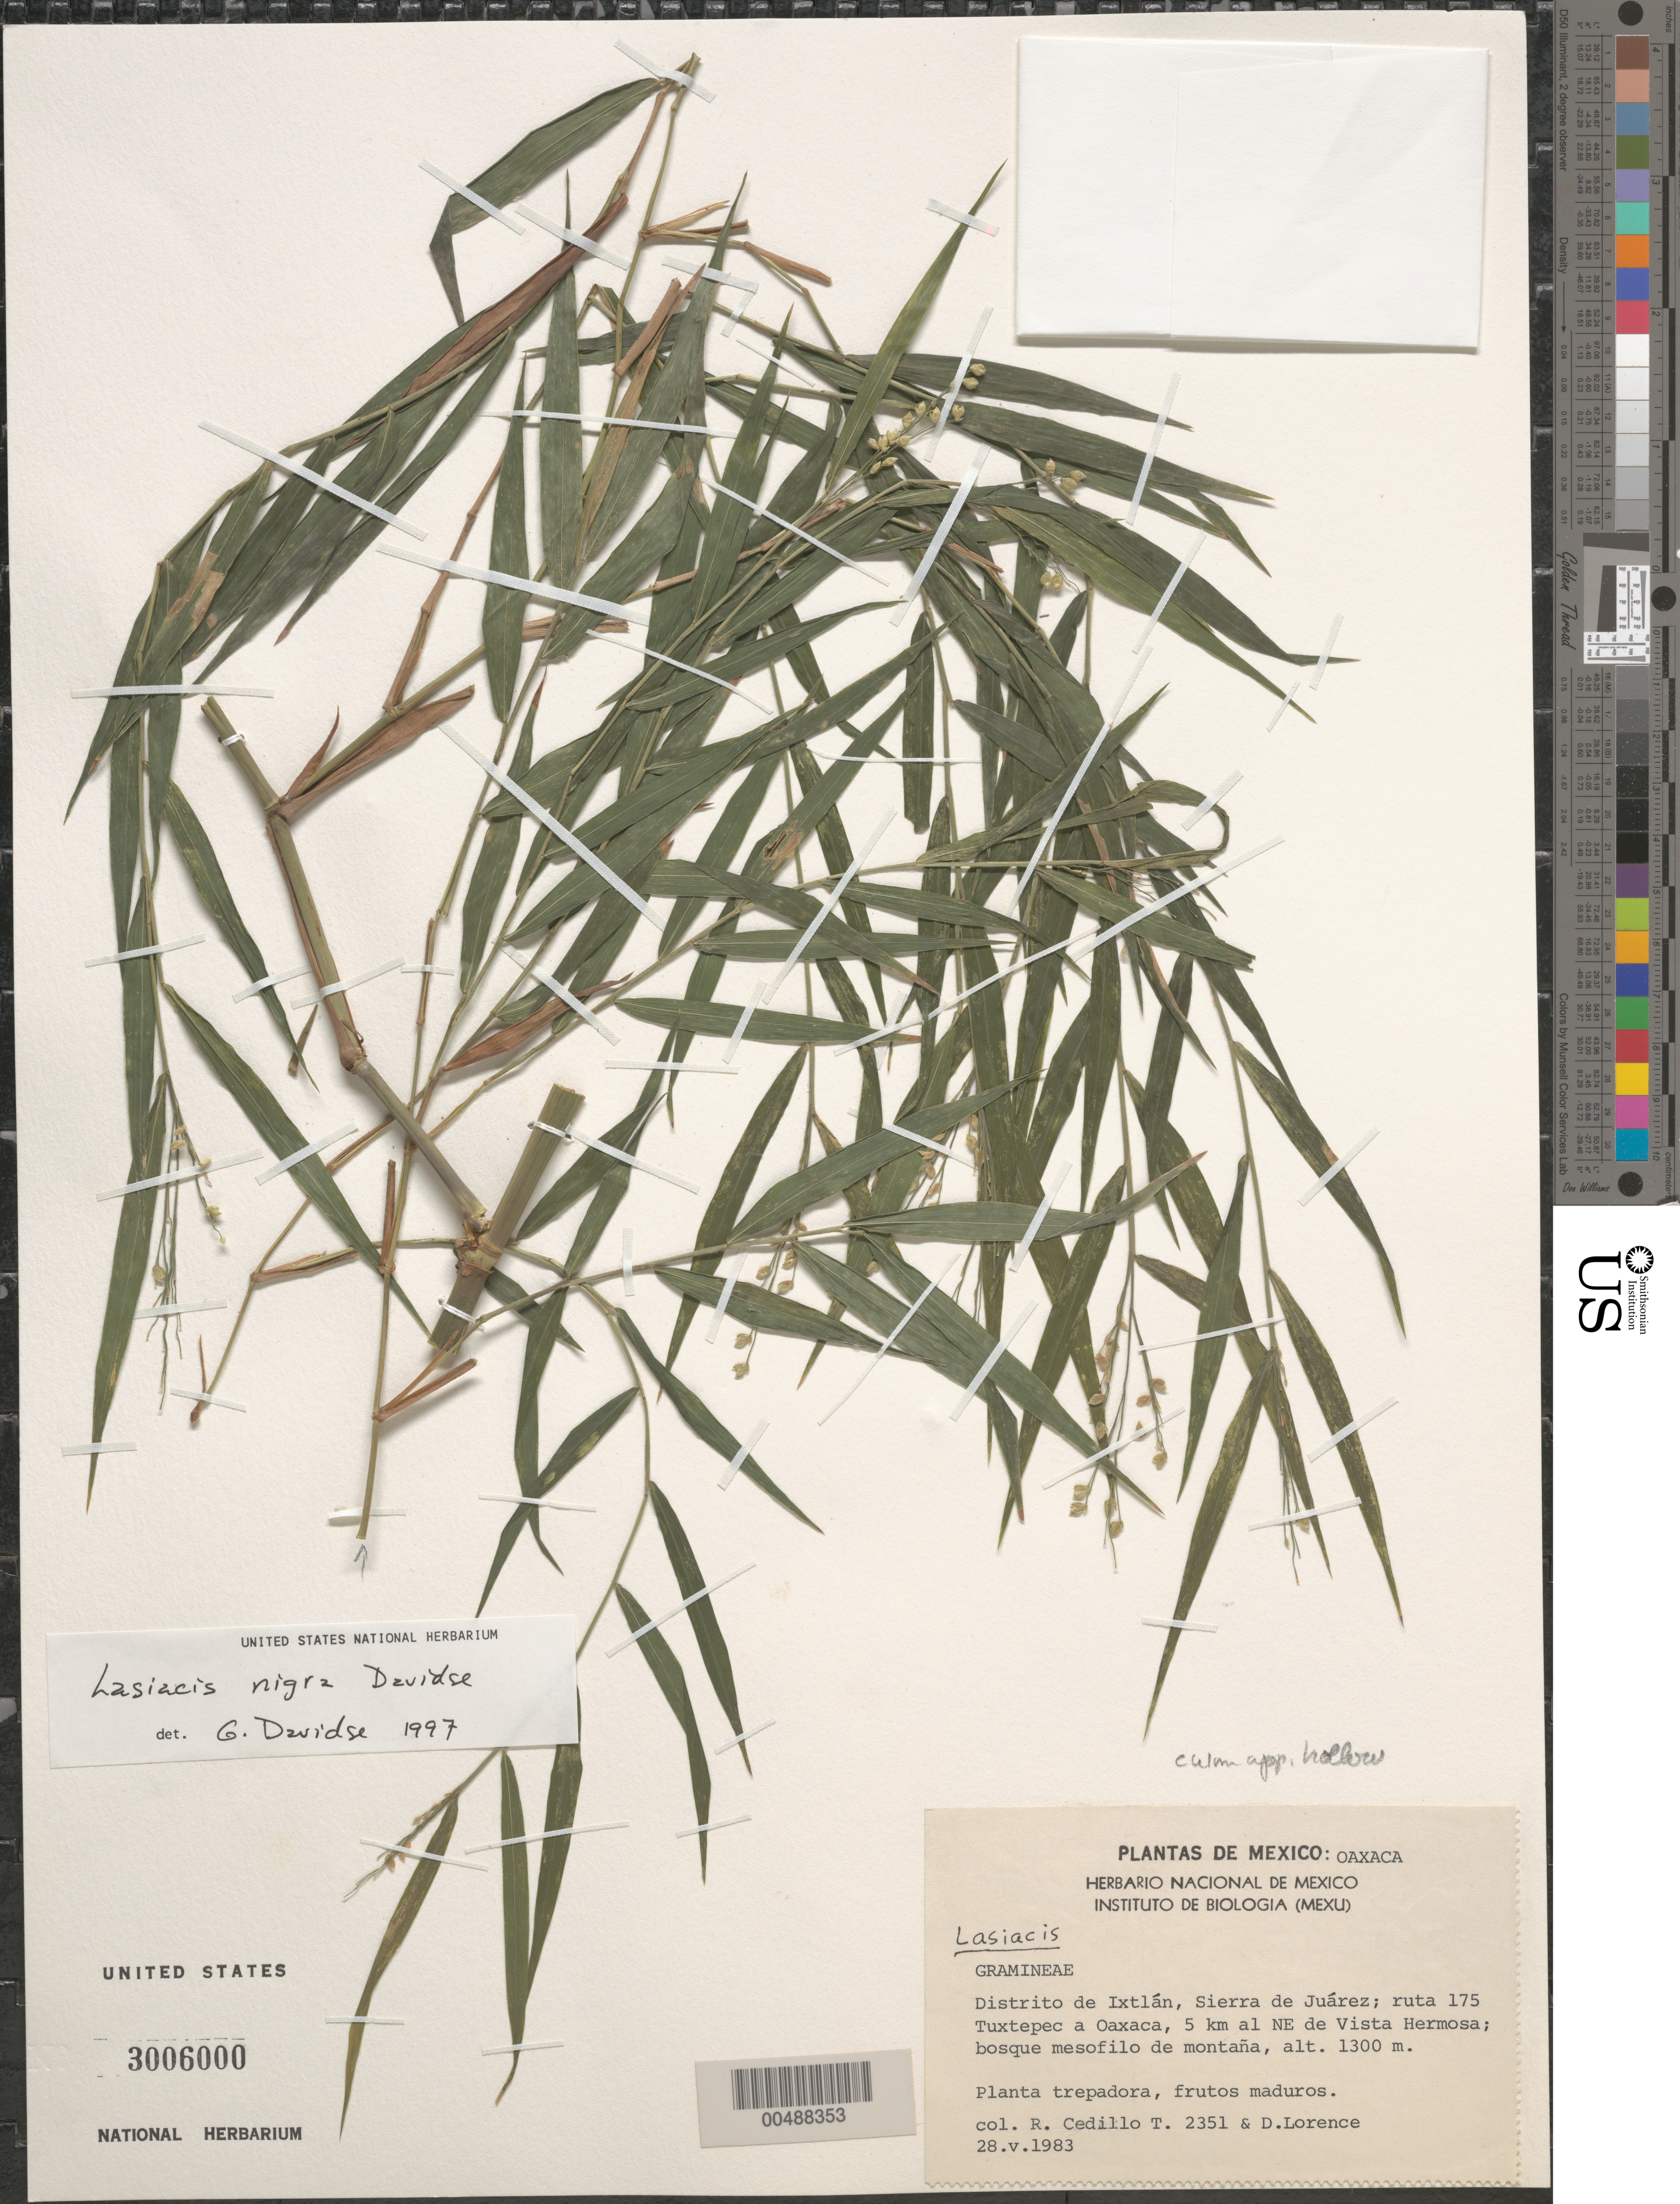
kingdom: Plantae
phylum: Tracheophyta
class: Liliopsida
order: Poales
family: Poaceae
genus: Lasiacis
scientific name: Lasiacis maxonii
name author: Swallen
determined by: Davidse, Gerrit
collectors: R. CedilloT. & D. Lorence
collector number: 2351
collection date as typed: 28 May 1983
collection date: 1983-05-28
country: Mexico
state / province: Oaxaca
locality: Dist de Ixtlán, Sierra de Juárez, ruta 175 Tuxtepec a Oaxaca, 5 km al NE de Vista Hermosa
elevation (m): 1300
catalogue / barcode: US 3006000